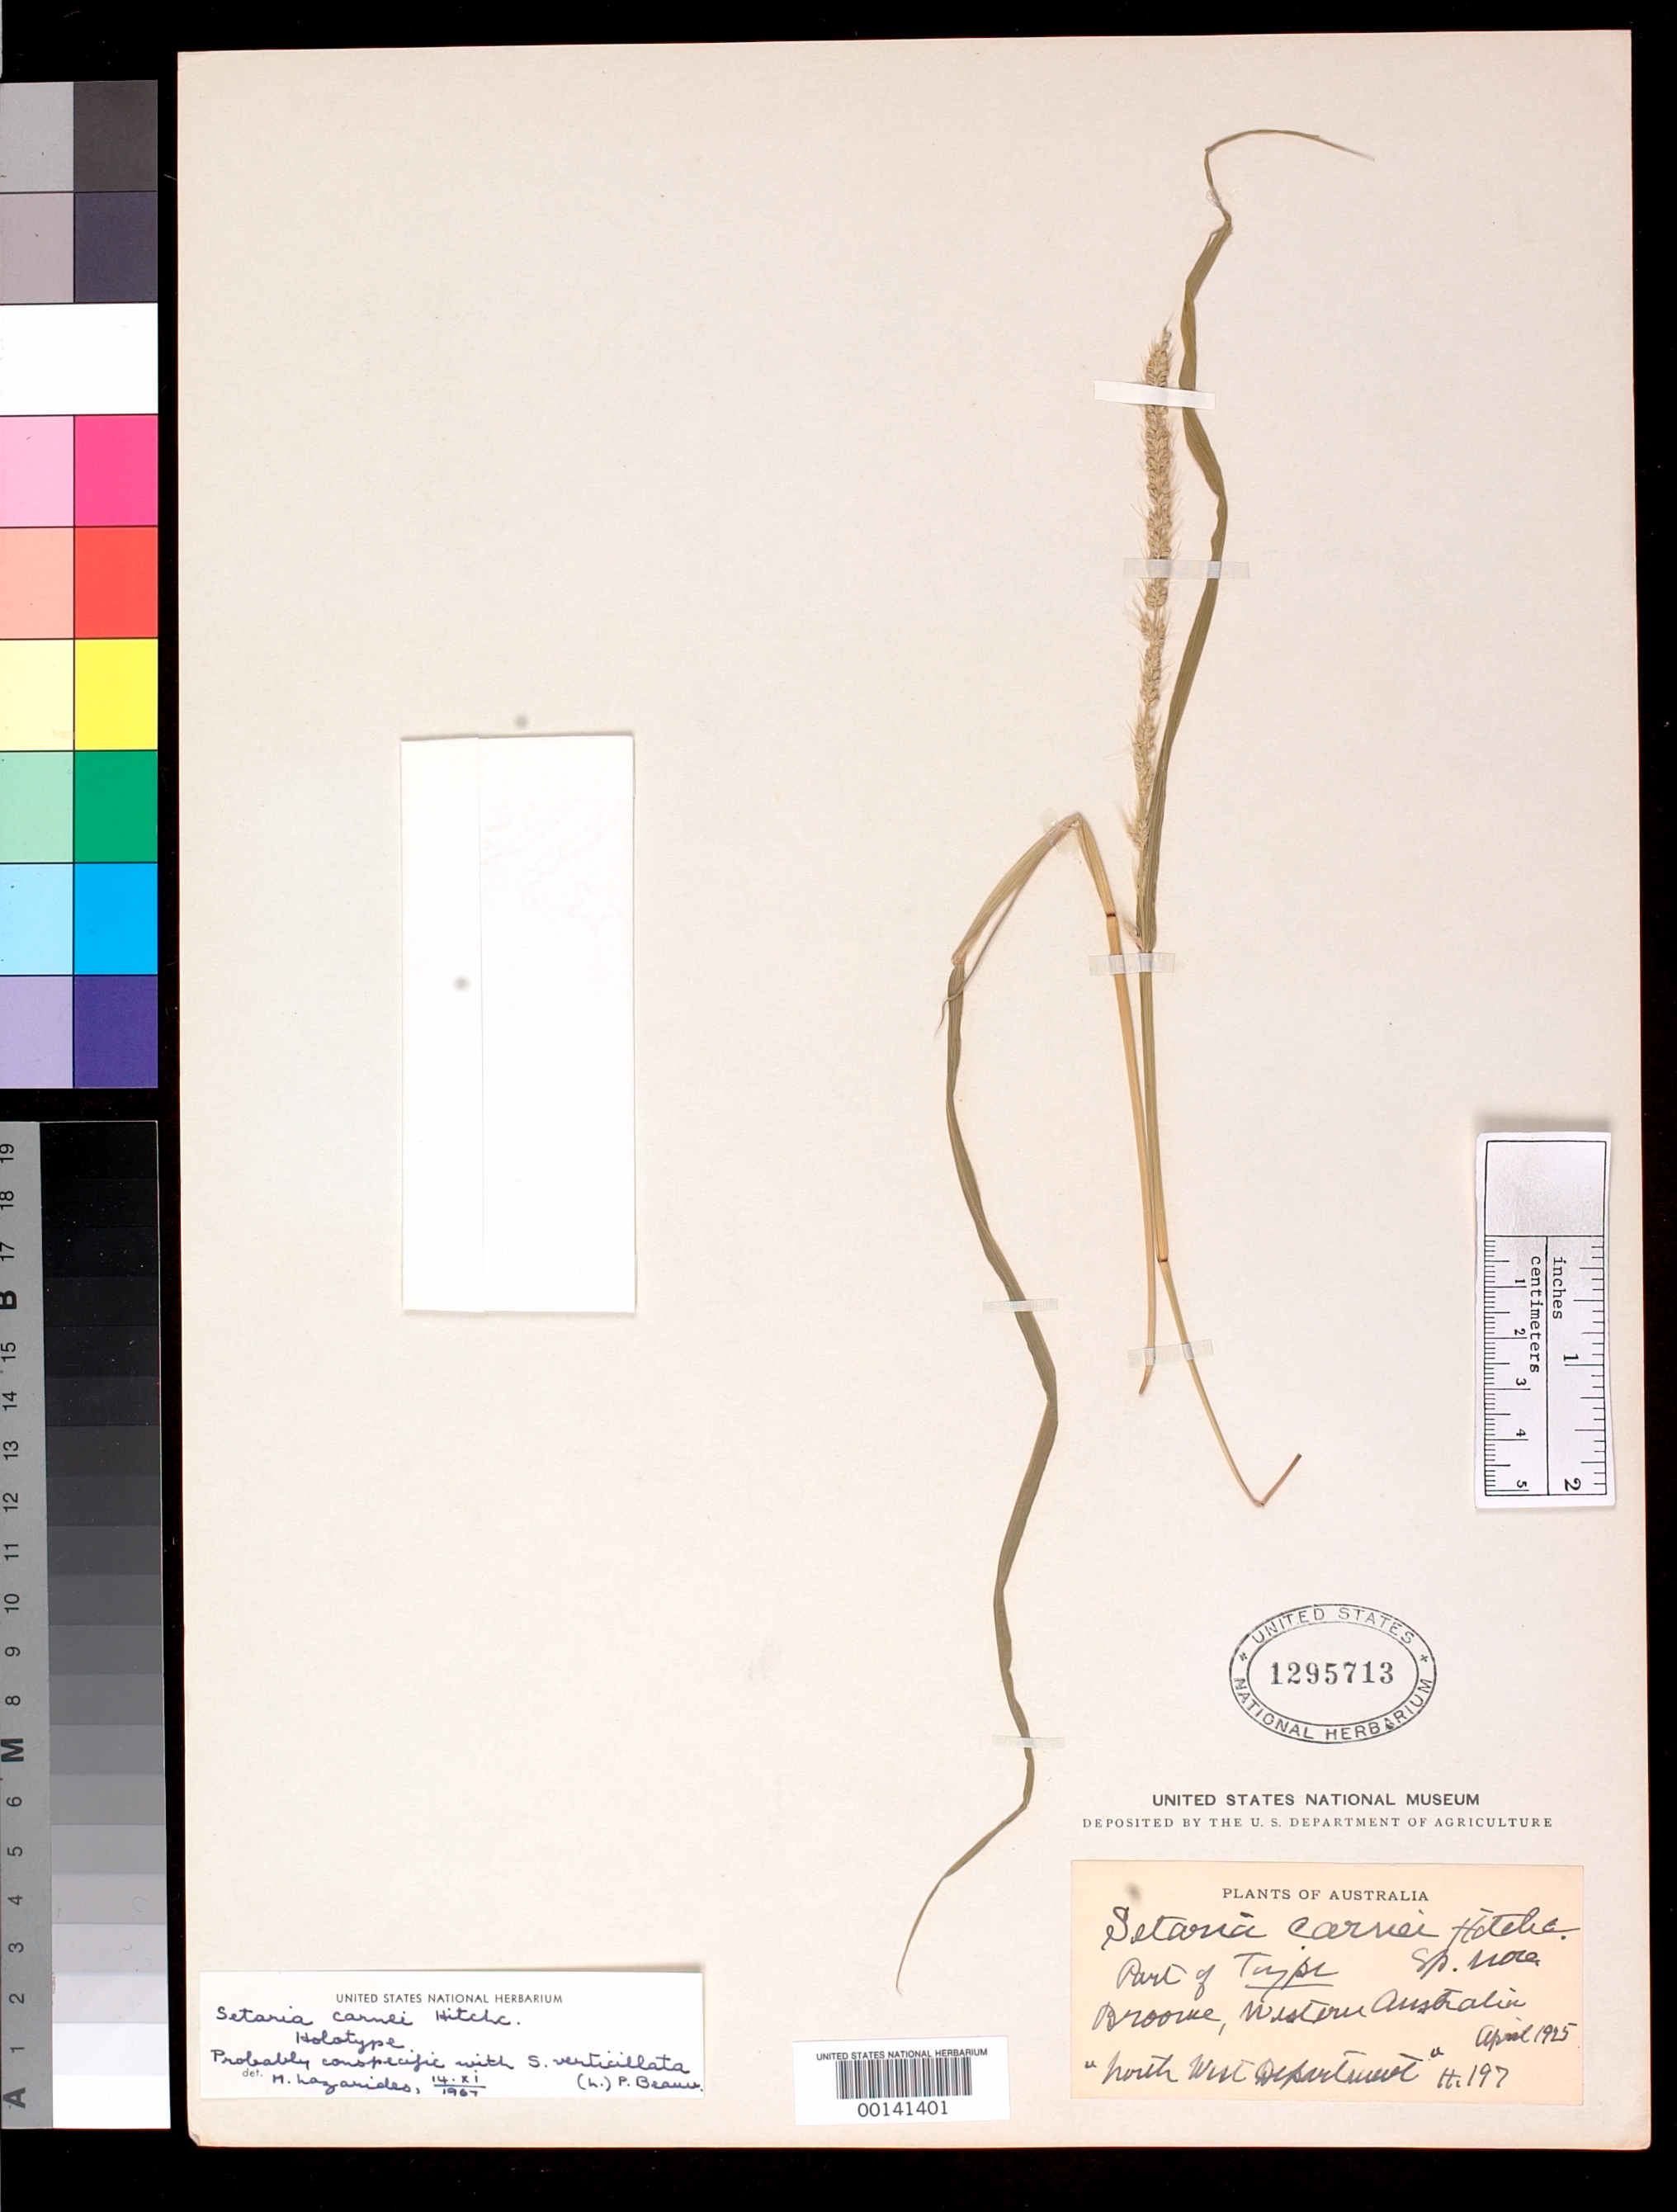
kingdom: Plantae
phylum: Tracheophyta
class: Liliopsida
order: Poales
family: Poaceae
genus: Setaria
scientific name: Setaria carnei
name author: Hitchc.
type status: Isotype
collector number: H 197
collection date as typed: Apr 1925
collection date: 1925-04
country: Australia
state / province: Western Australia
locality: Broome.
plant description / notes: Specimen originally annotated "Part of Type" (by Hitchcock?); later annotated as "holotype" by M. Lazarides (1967).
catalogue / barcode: US 1295713